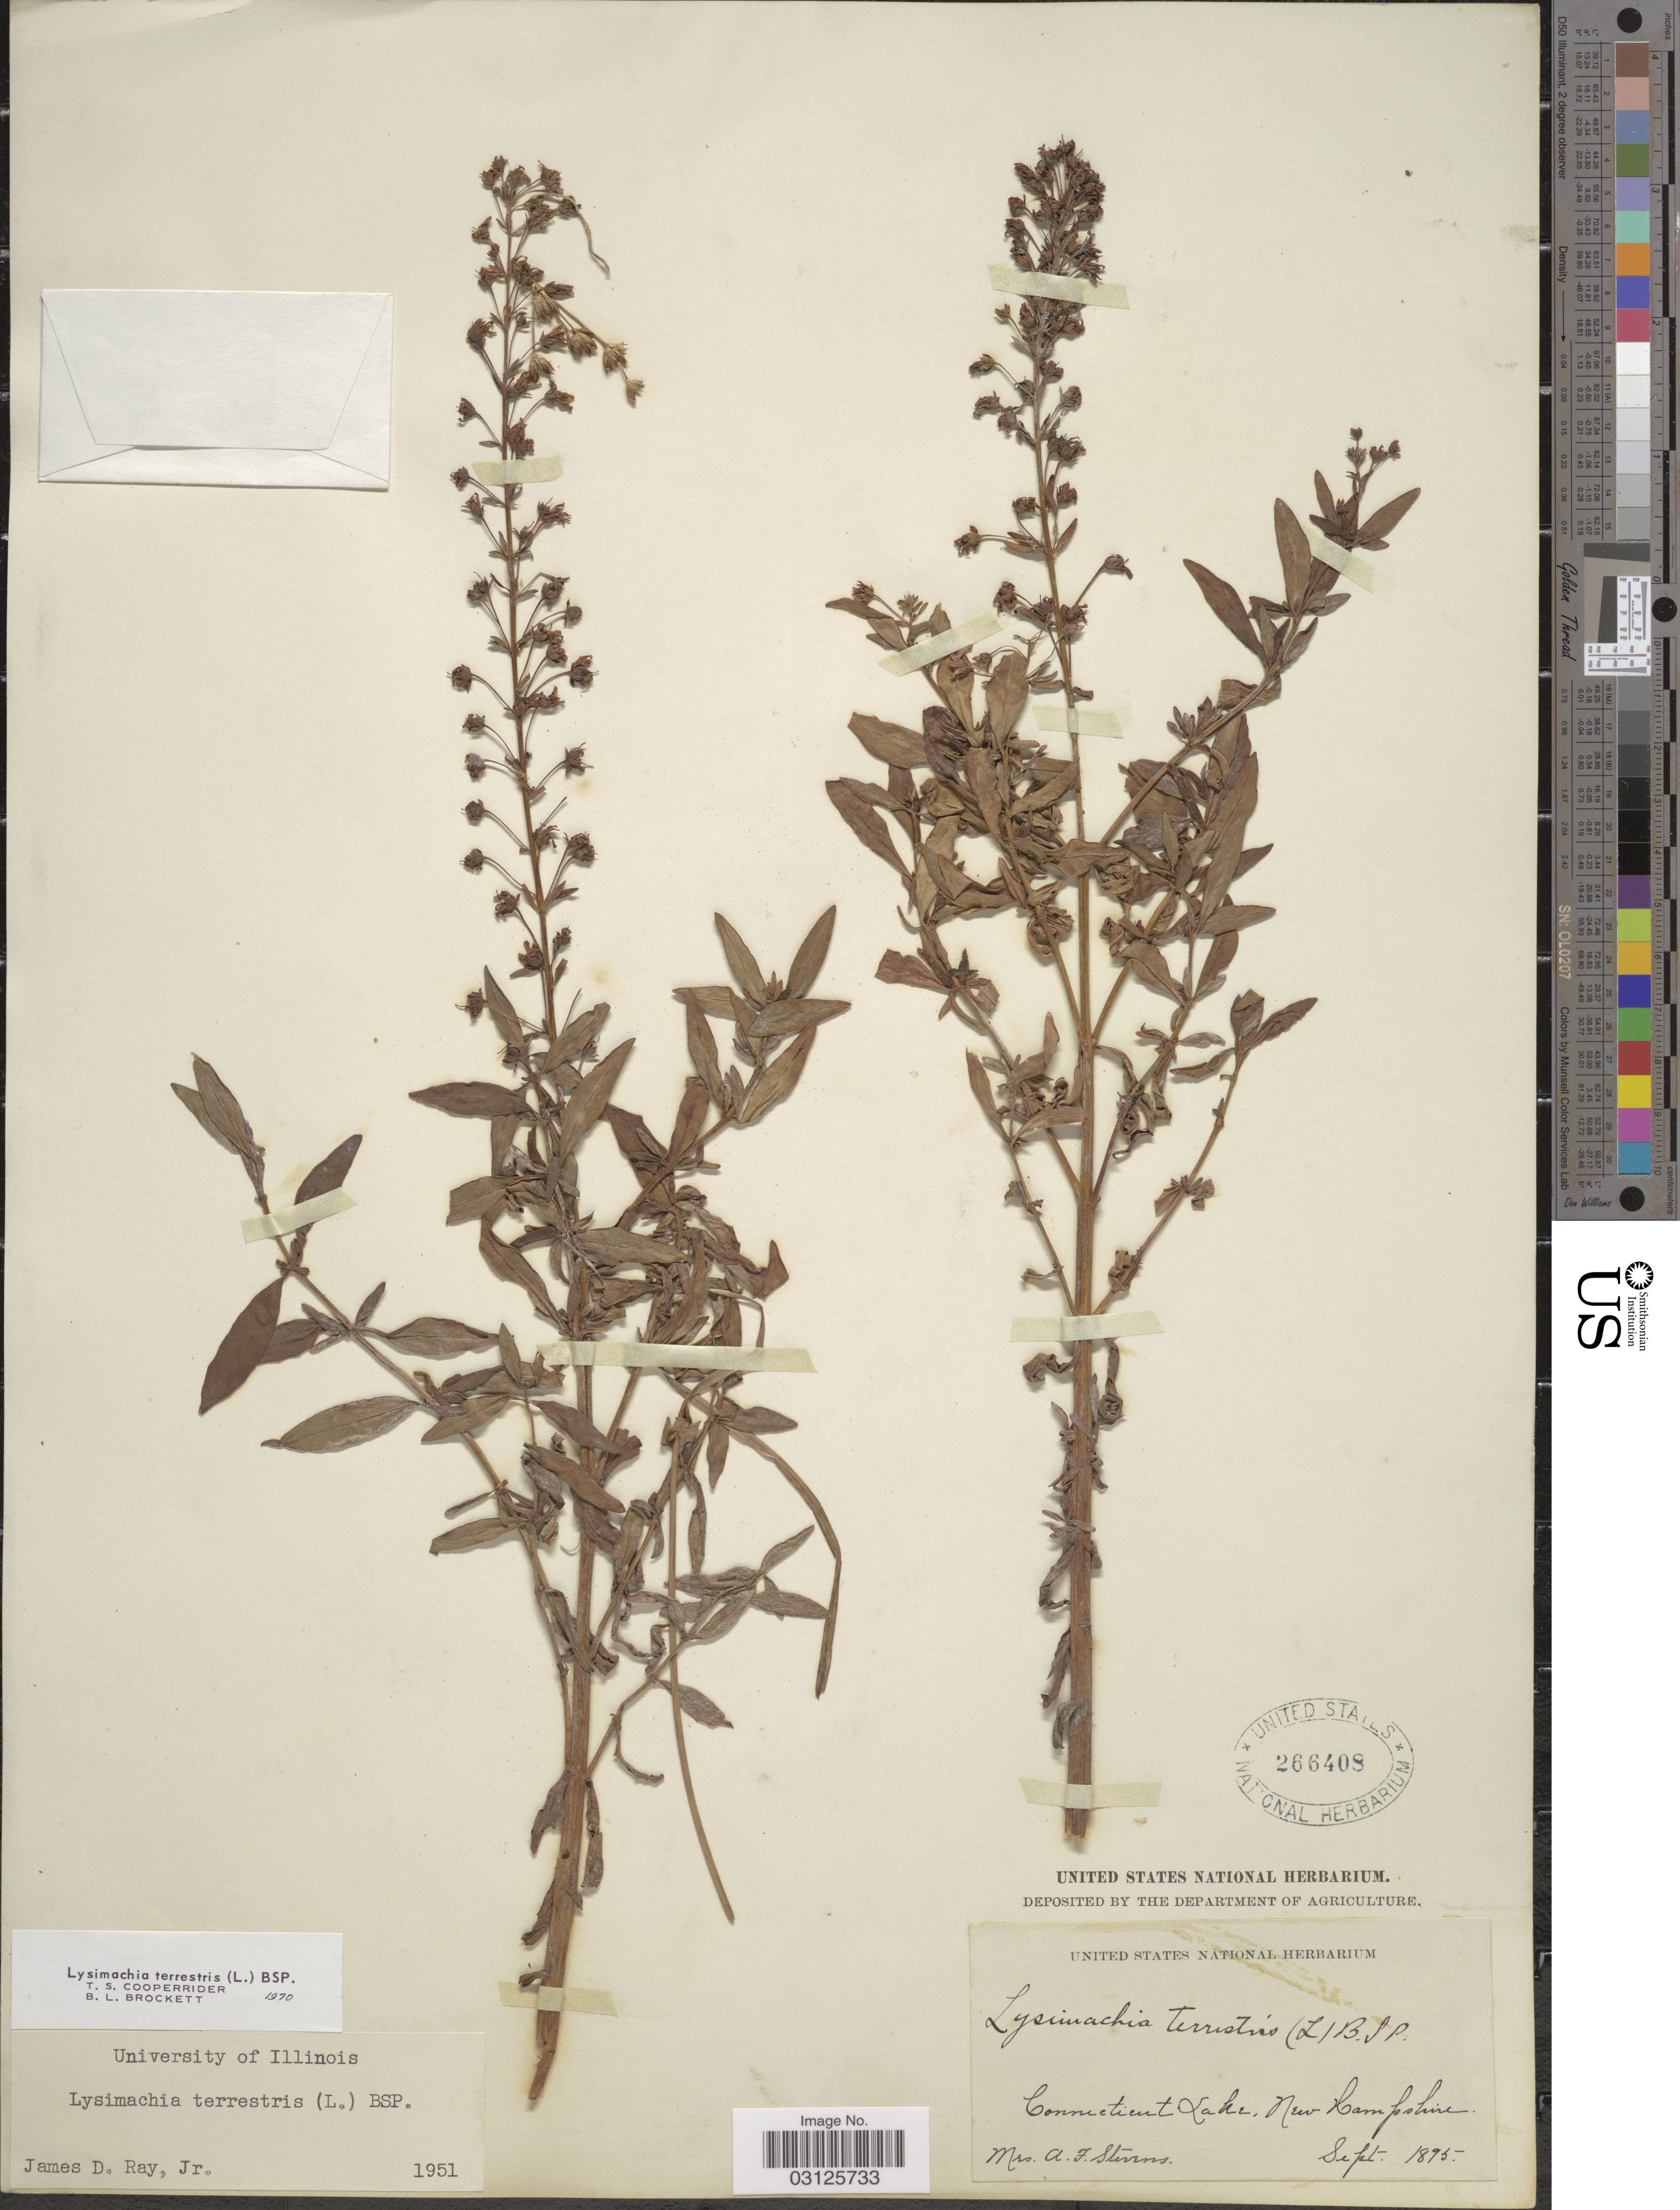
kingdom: Plantae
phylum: Tracheophyta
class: Magnoliopsida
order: Ericales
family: Primulaceae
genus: Lysimachia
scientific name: Lysimachia terrestris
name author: (L.) Britton, Stearns & Poggenb.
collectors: A. Stevens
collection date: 1895-09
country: United States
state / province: New Hampshire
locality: Connecticut Lake.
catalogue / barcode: US 266408